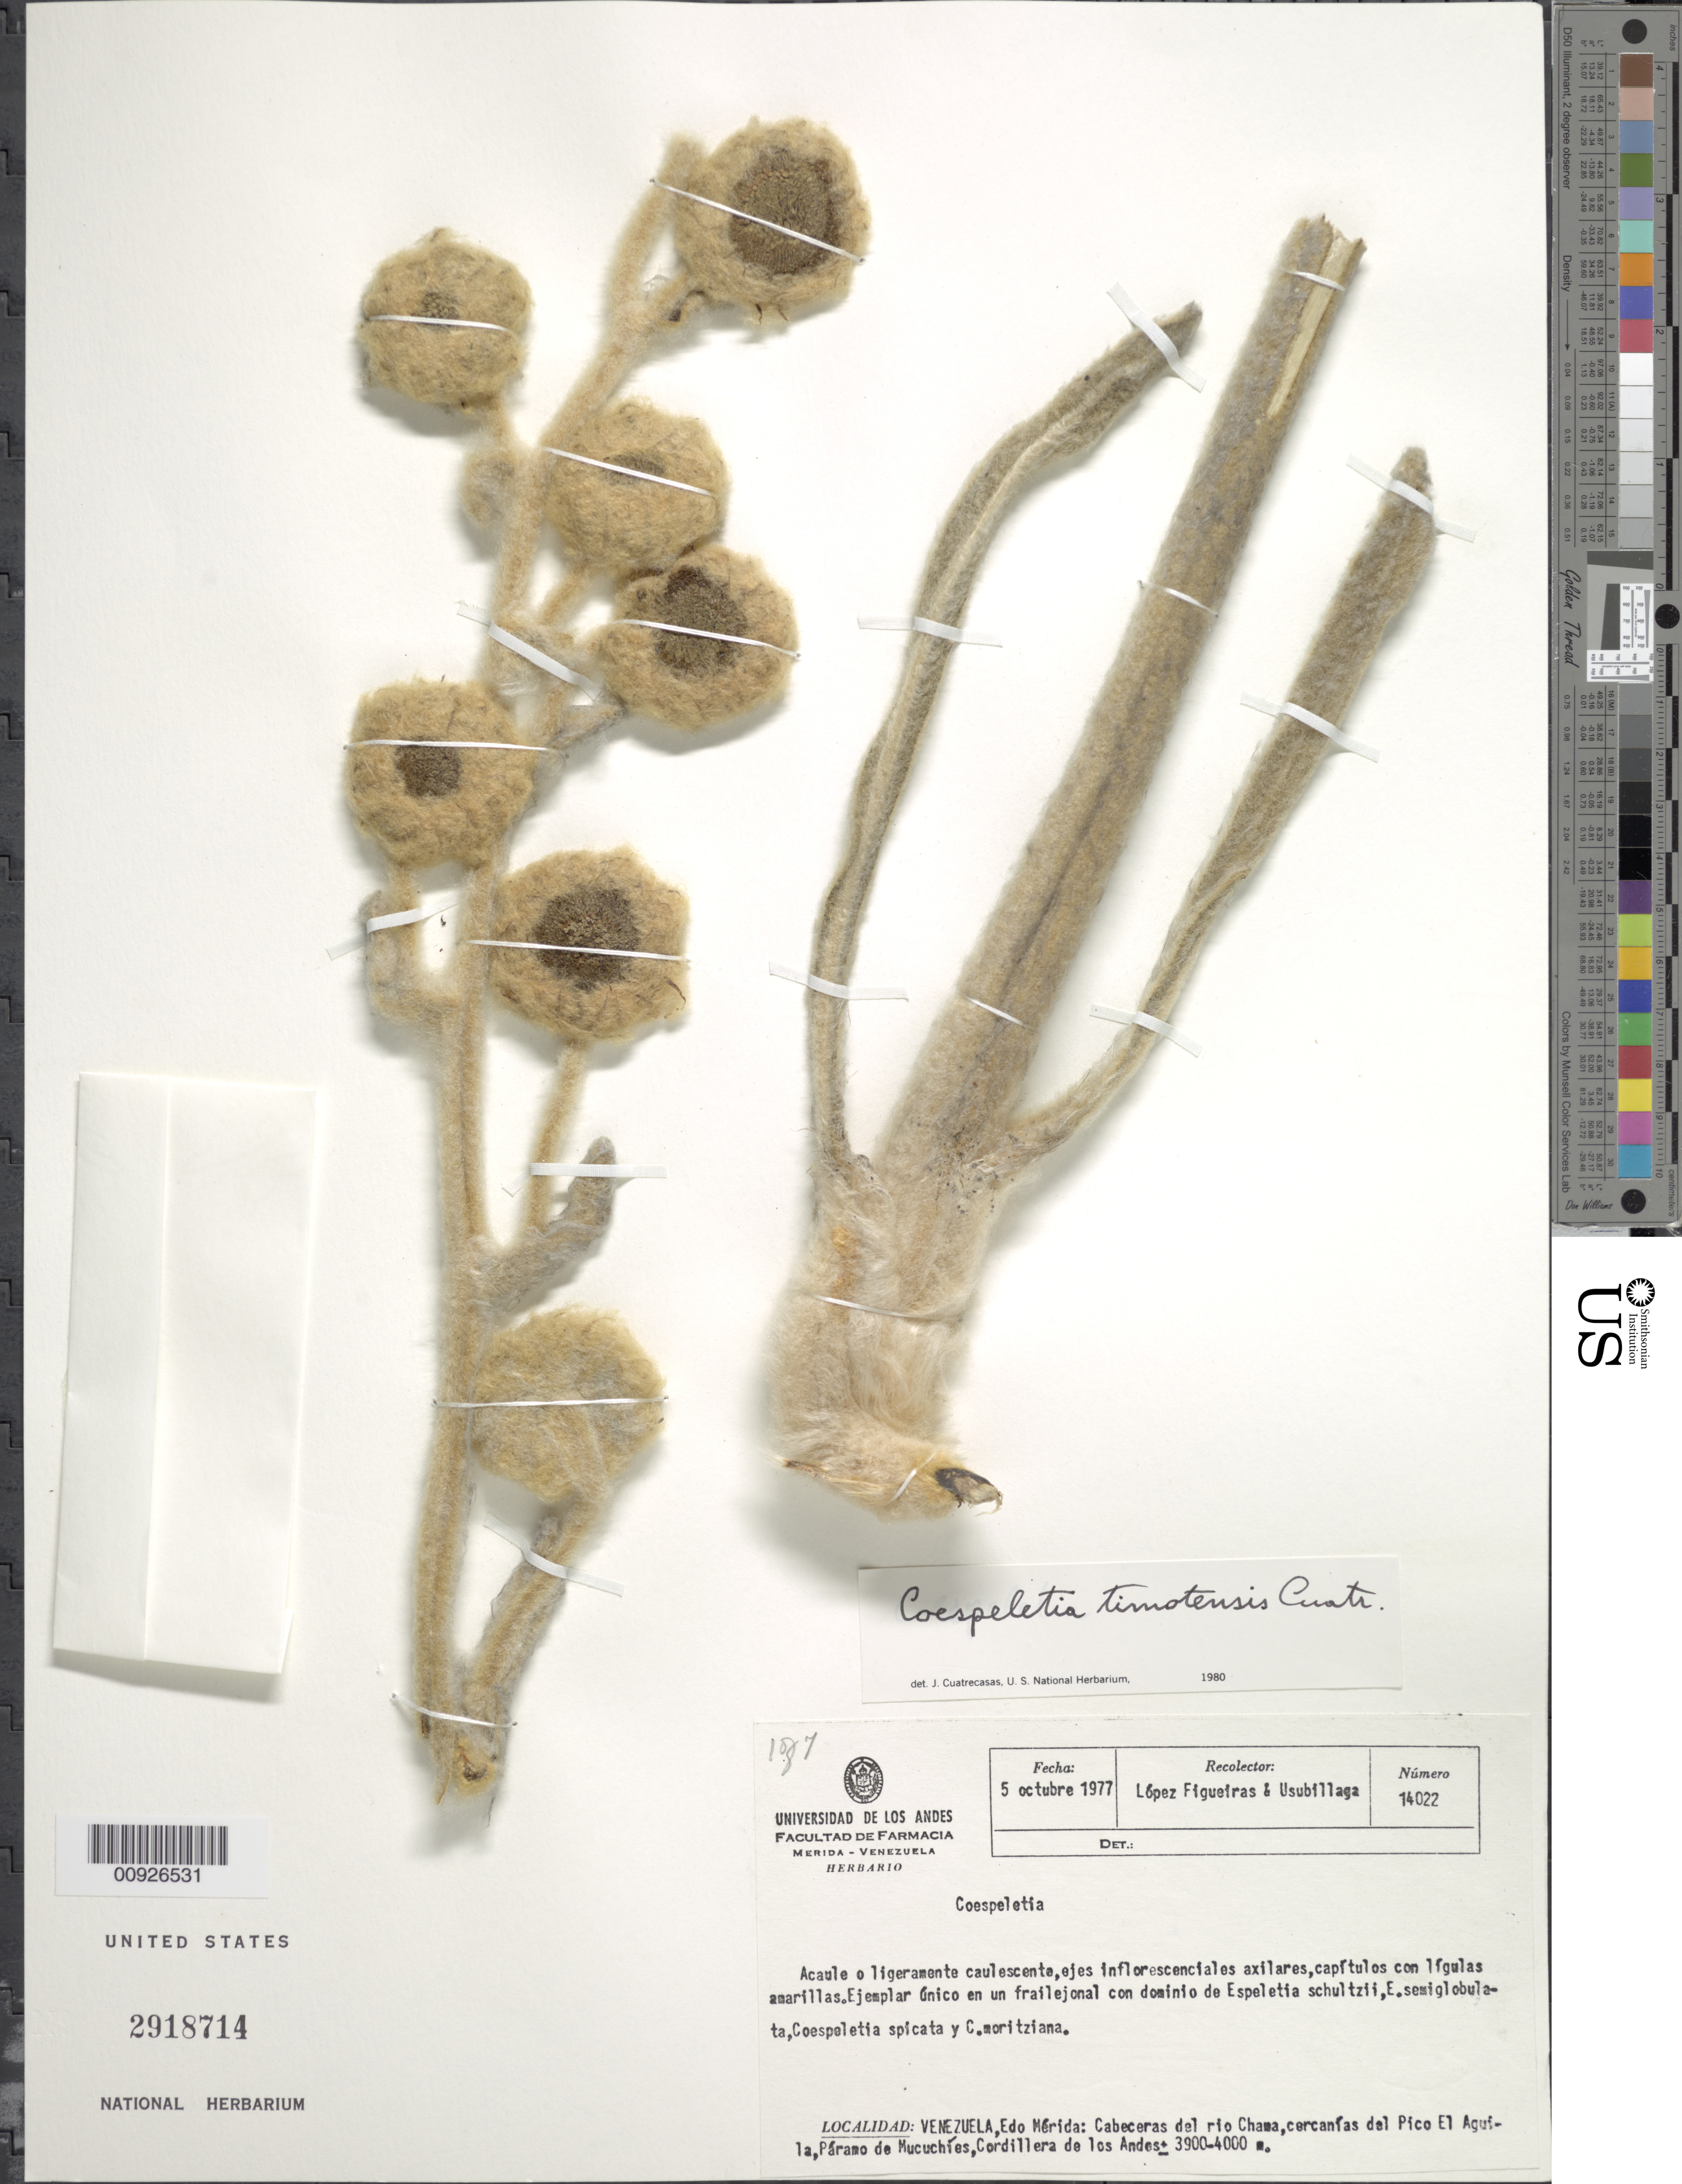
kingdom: Plantae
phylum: Tracheophyta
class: Magnoliopsida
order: Asterales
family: Asteraceae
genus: Coespeletia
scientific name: Coespeletia timotensis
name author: (Cuatrec.) Cuatrec.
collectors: M. López Figueiras & -- Usubillaga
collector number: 14022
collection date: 1977-10-05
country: Venezuela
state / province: Mérida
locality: Páramo de Mucuchíes. Cabeceras del Río Chama, cercanías del Pico El Águila.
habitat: Ejemplar único en un frailejonal con dominio de Espeletia schultzii, E. semiglobulata, Coespeletia spicata y C. moritziana.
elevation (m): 3900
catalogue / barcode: US 2918714